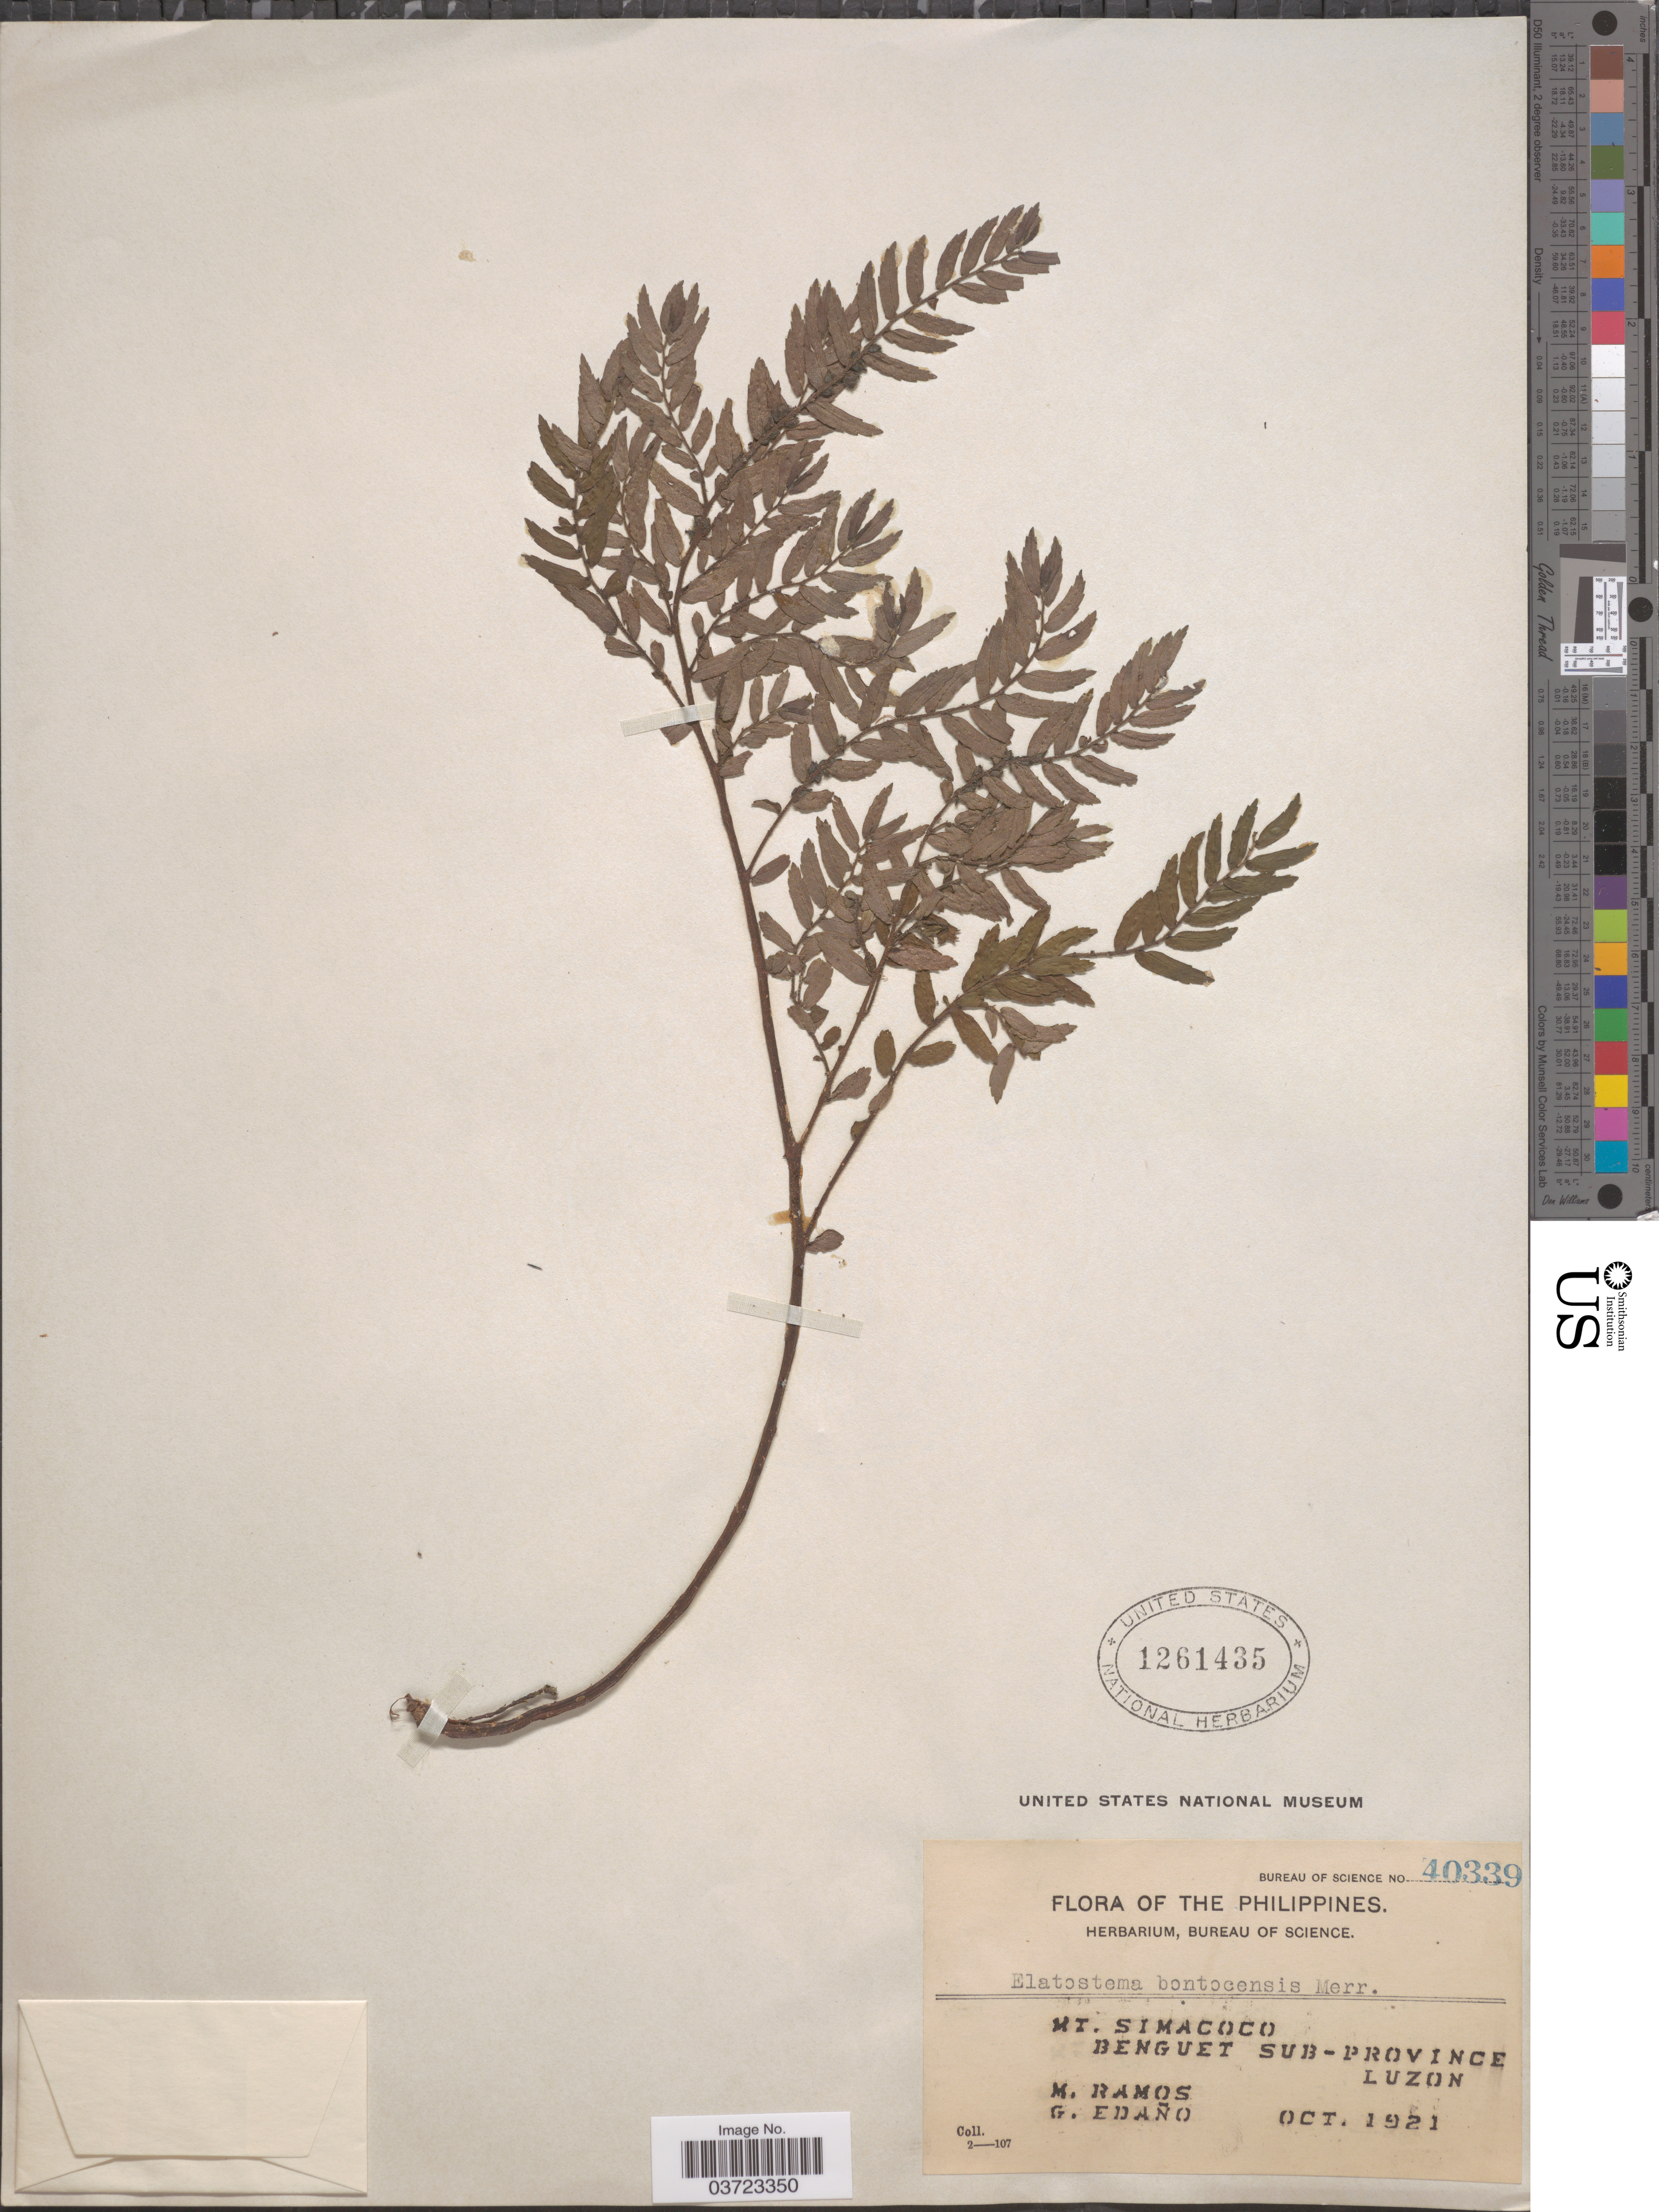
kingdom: Plantae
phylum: Tracheophyta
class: Magnoliopsida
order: Rosales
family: Urticaceae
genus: Elatostema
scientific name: Elatostema bontocense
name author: Merr.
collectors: M. Ramos & G. Edaño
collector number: Bureau of Science 40339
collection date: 1921-10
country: Philippines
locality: Mt. Simacoco. Benguet Sub-Province.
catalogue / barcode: US 1261435